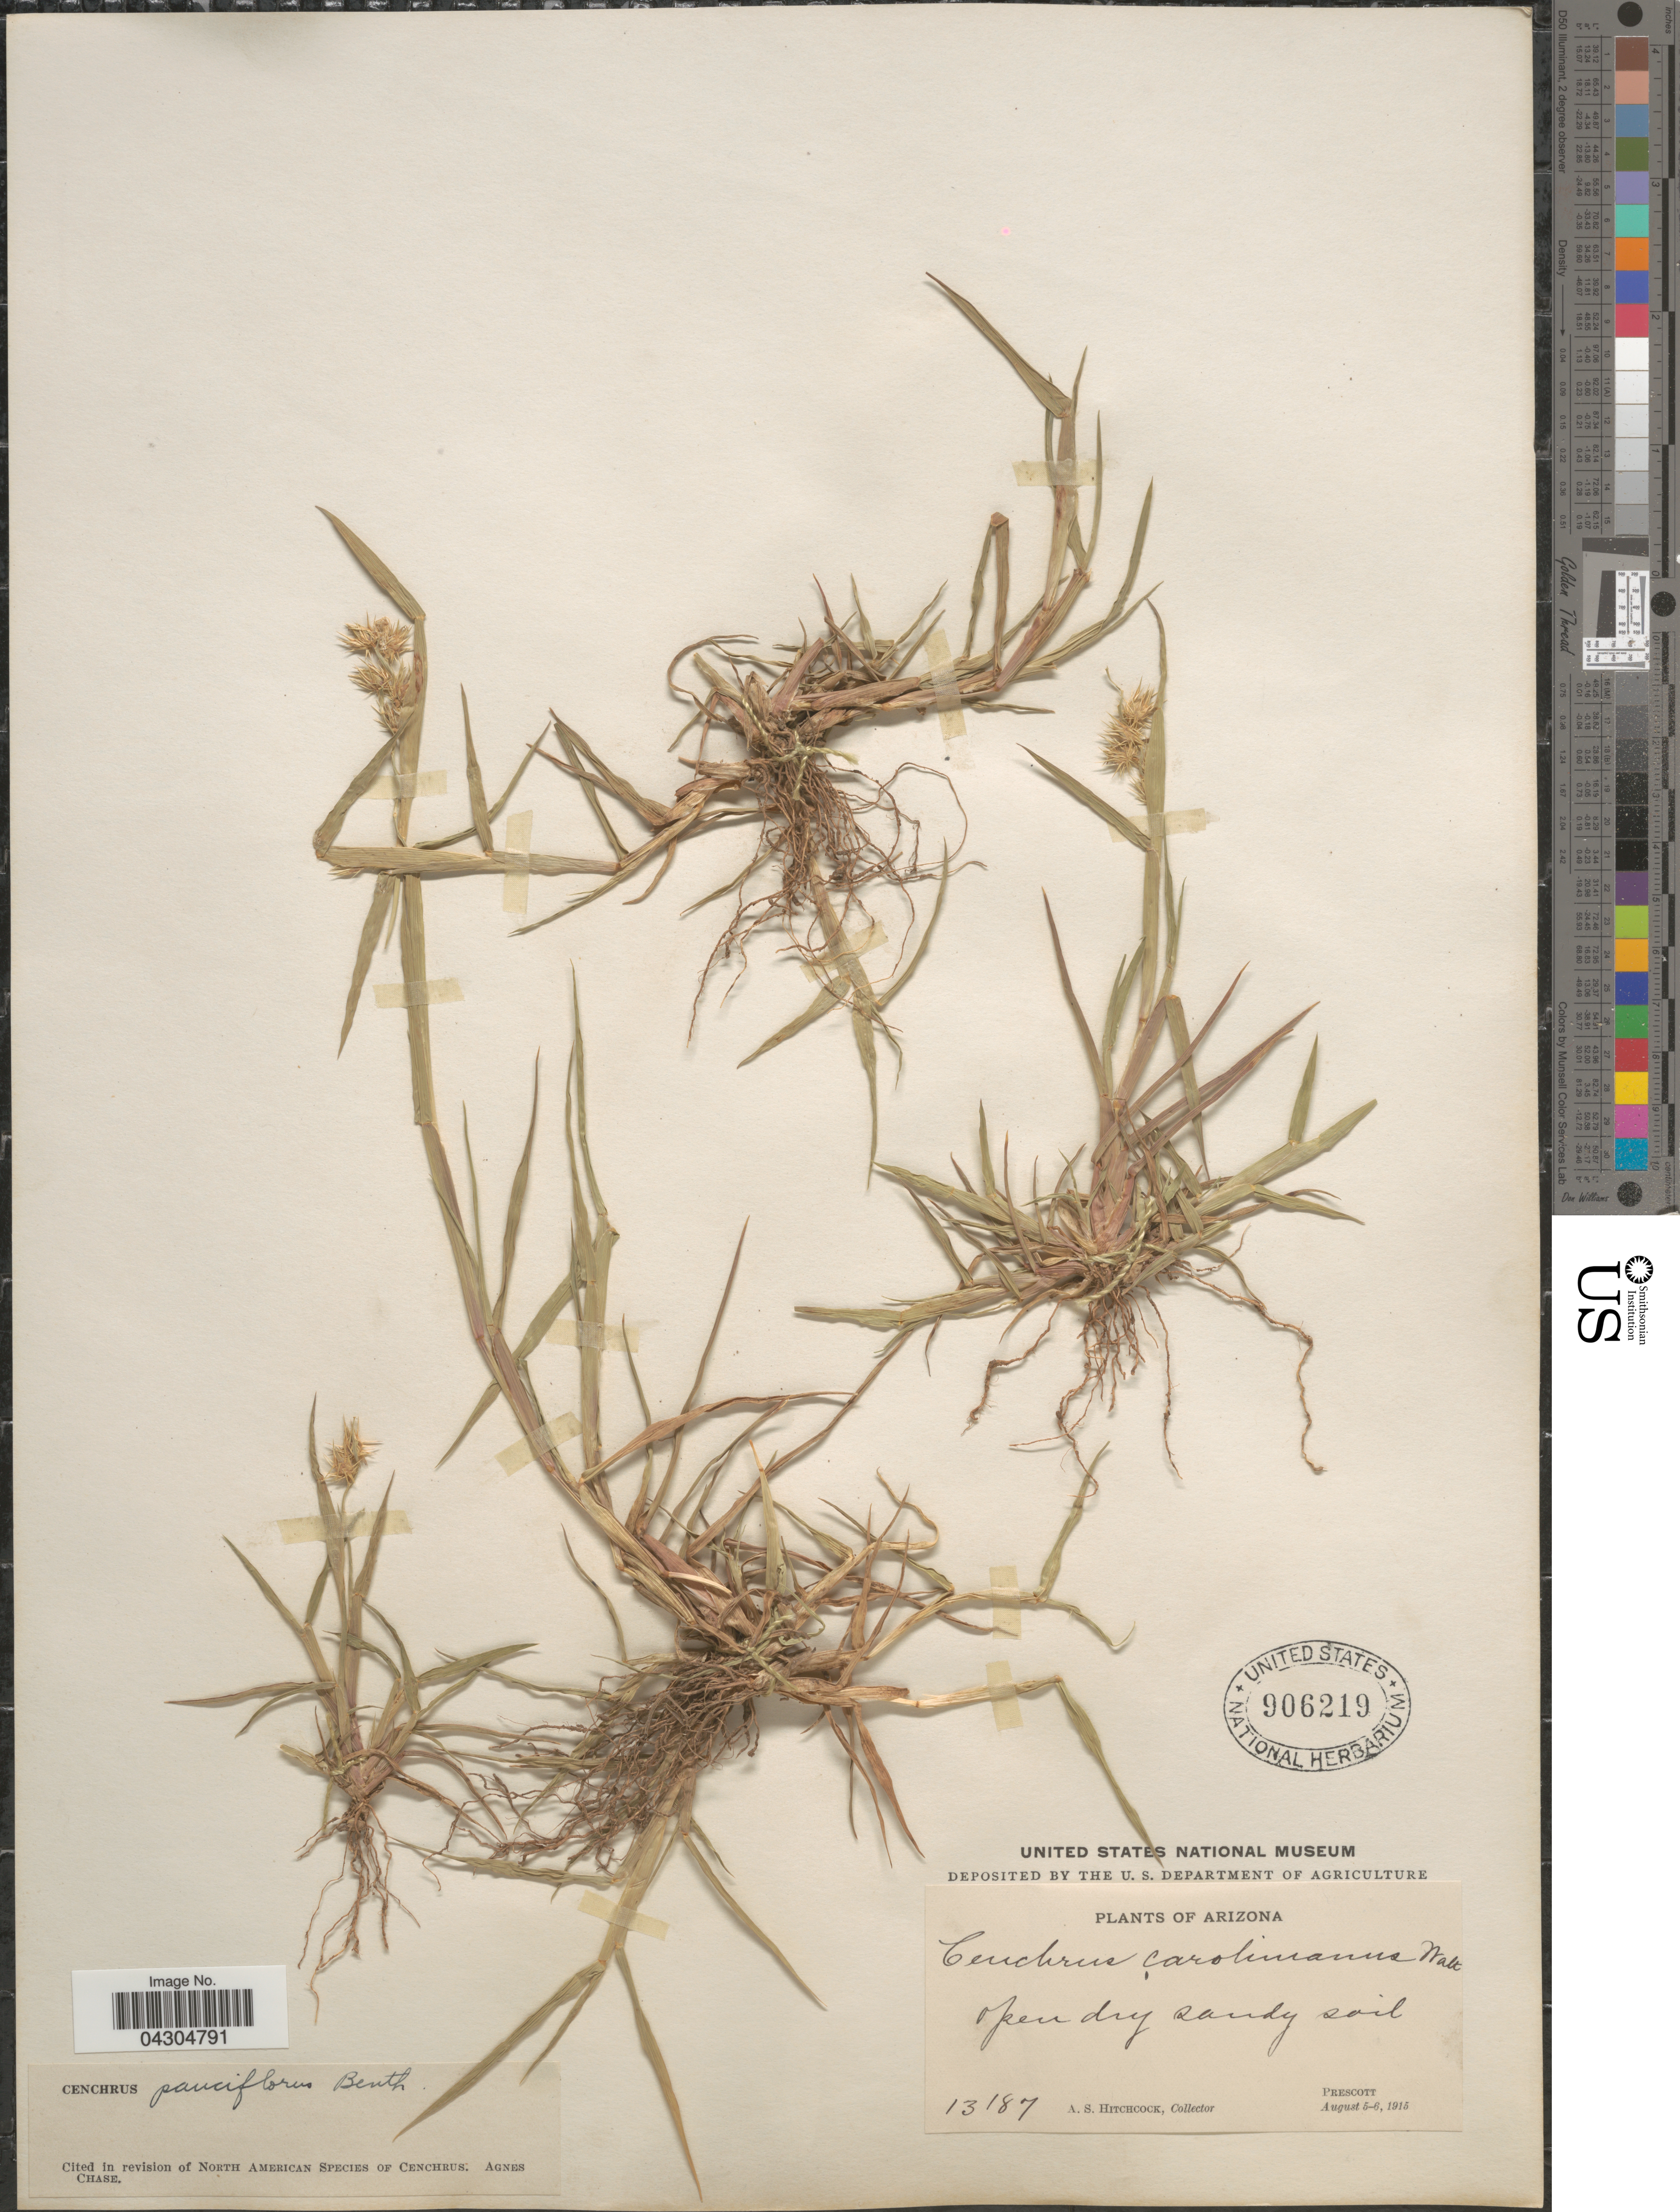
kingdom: Plantae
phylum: Tracheophyta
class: Liliopsida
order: Poales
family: Poaceae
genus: Cenchrus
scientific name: Cenchrus longispinus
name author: (Hack.) Fernald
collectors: A. S. Hitchcock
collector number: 13187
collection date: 1915-08-05/1915-08-06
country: United States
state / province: Arizona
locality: Prescott.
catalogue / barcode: US 906219